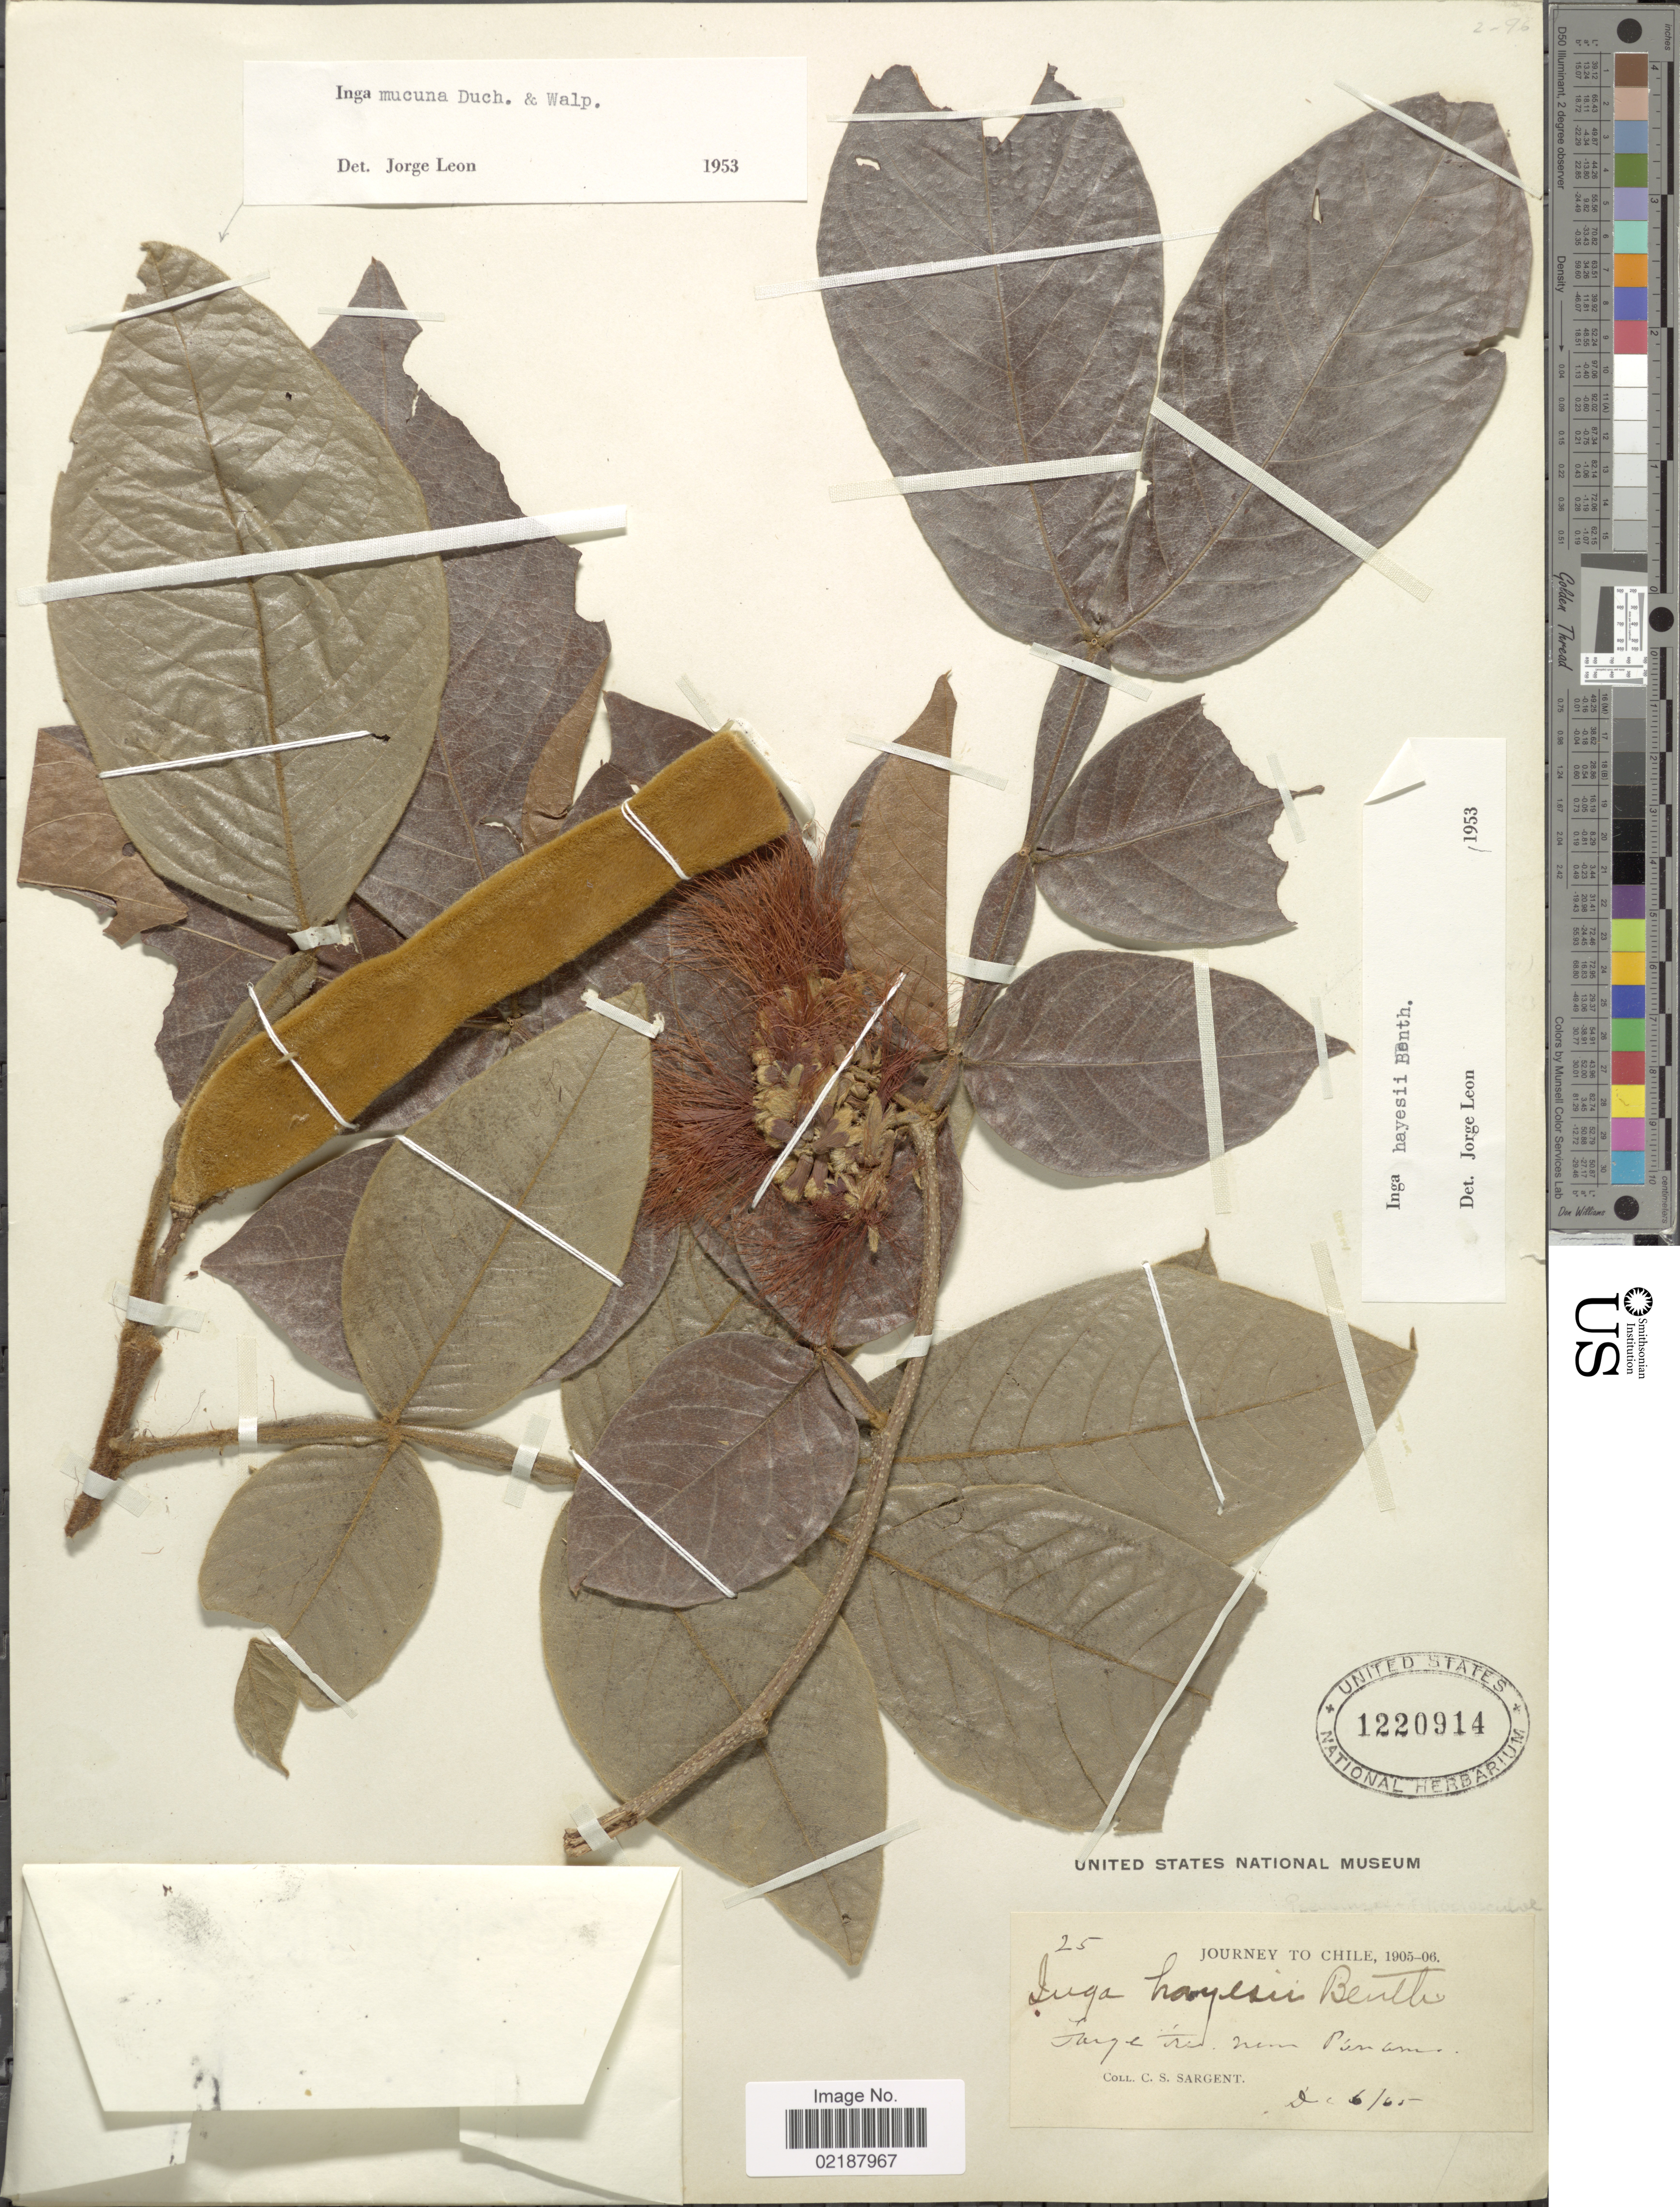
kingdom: Plantae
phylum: Tracheophyta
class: Magnoliopsida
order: Fabales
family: Fabaceae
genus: Inga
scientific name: Inga hayesii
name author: Benth.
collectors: C. S. Sargent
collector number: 25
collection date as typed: Transcribed d/m/y: 6/12/95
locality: Journey to Chile, near Panama.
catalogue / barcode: US 1220914